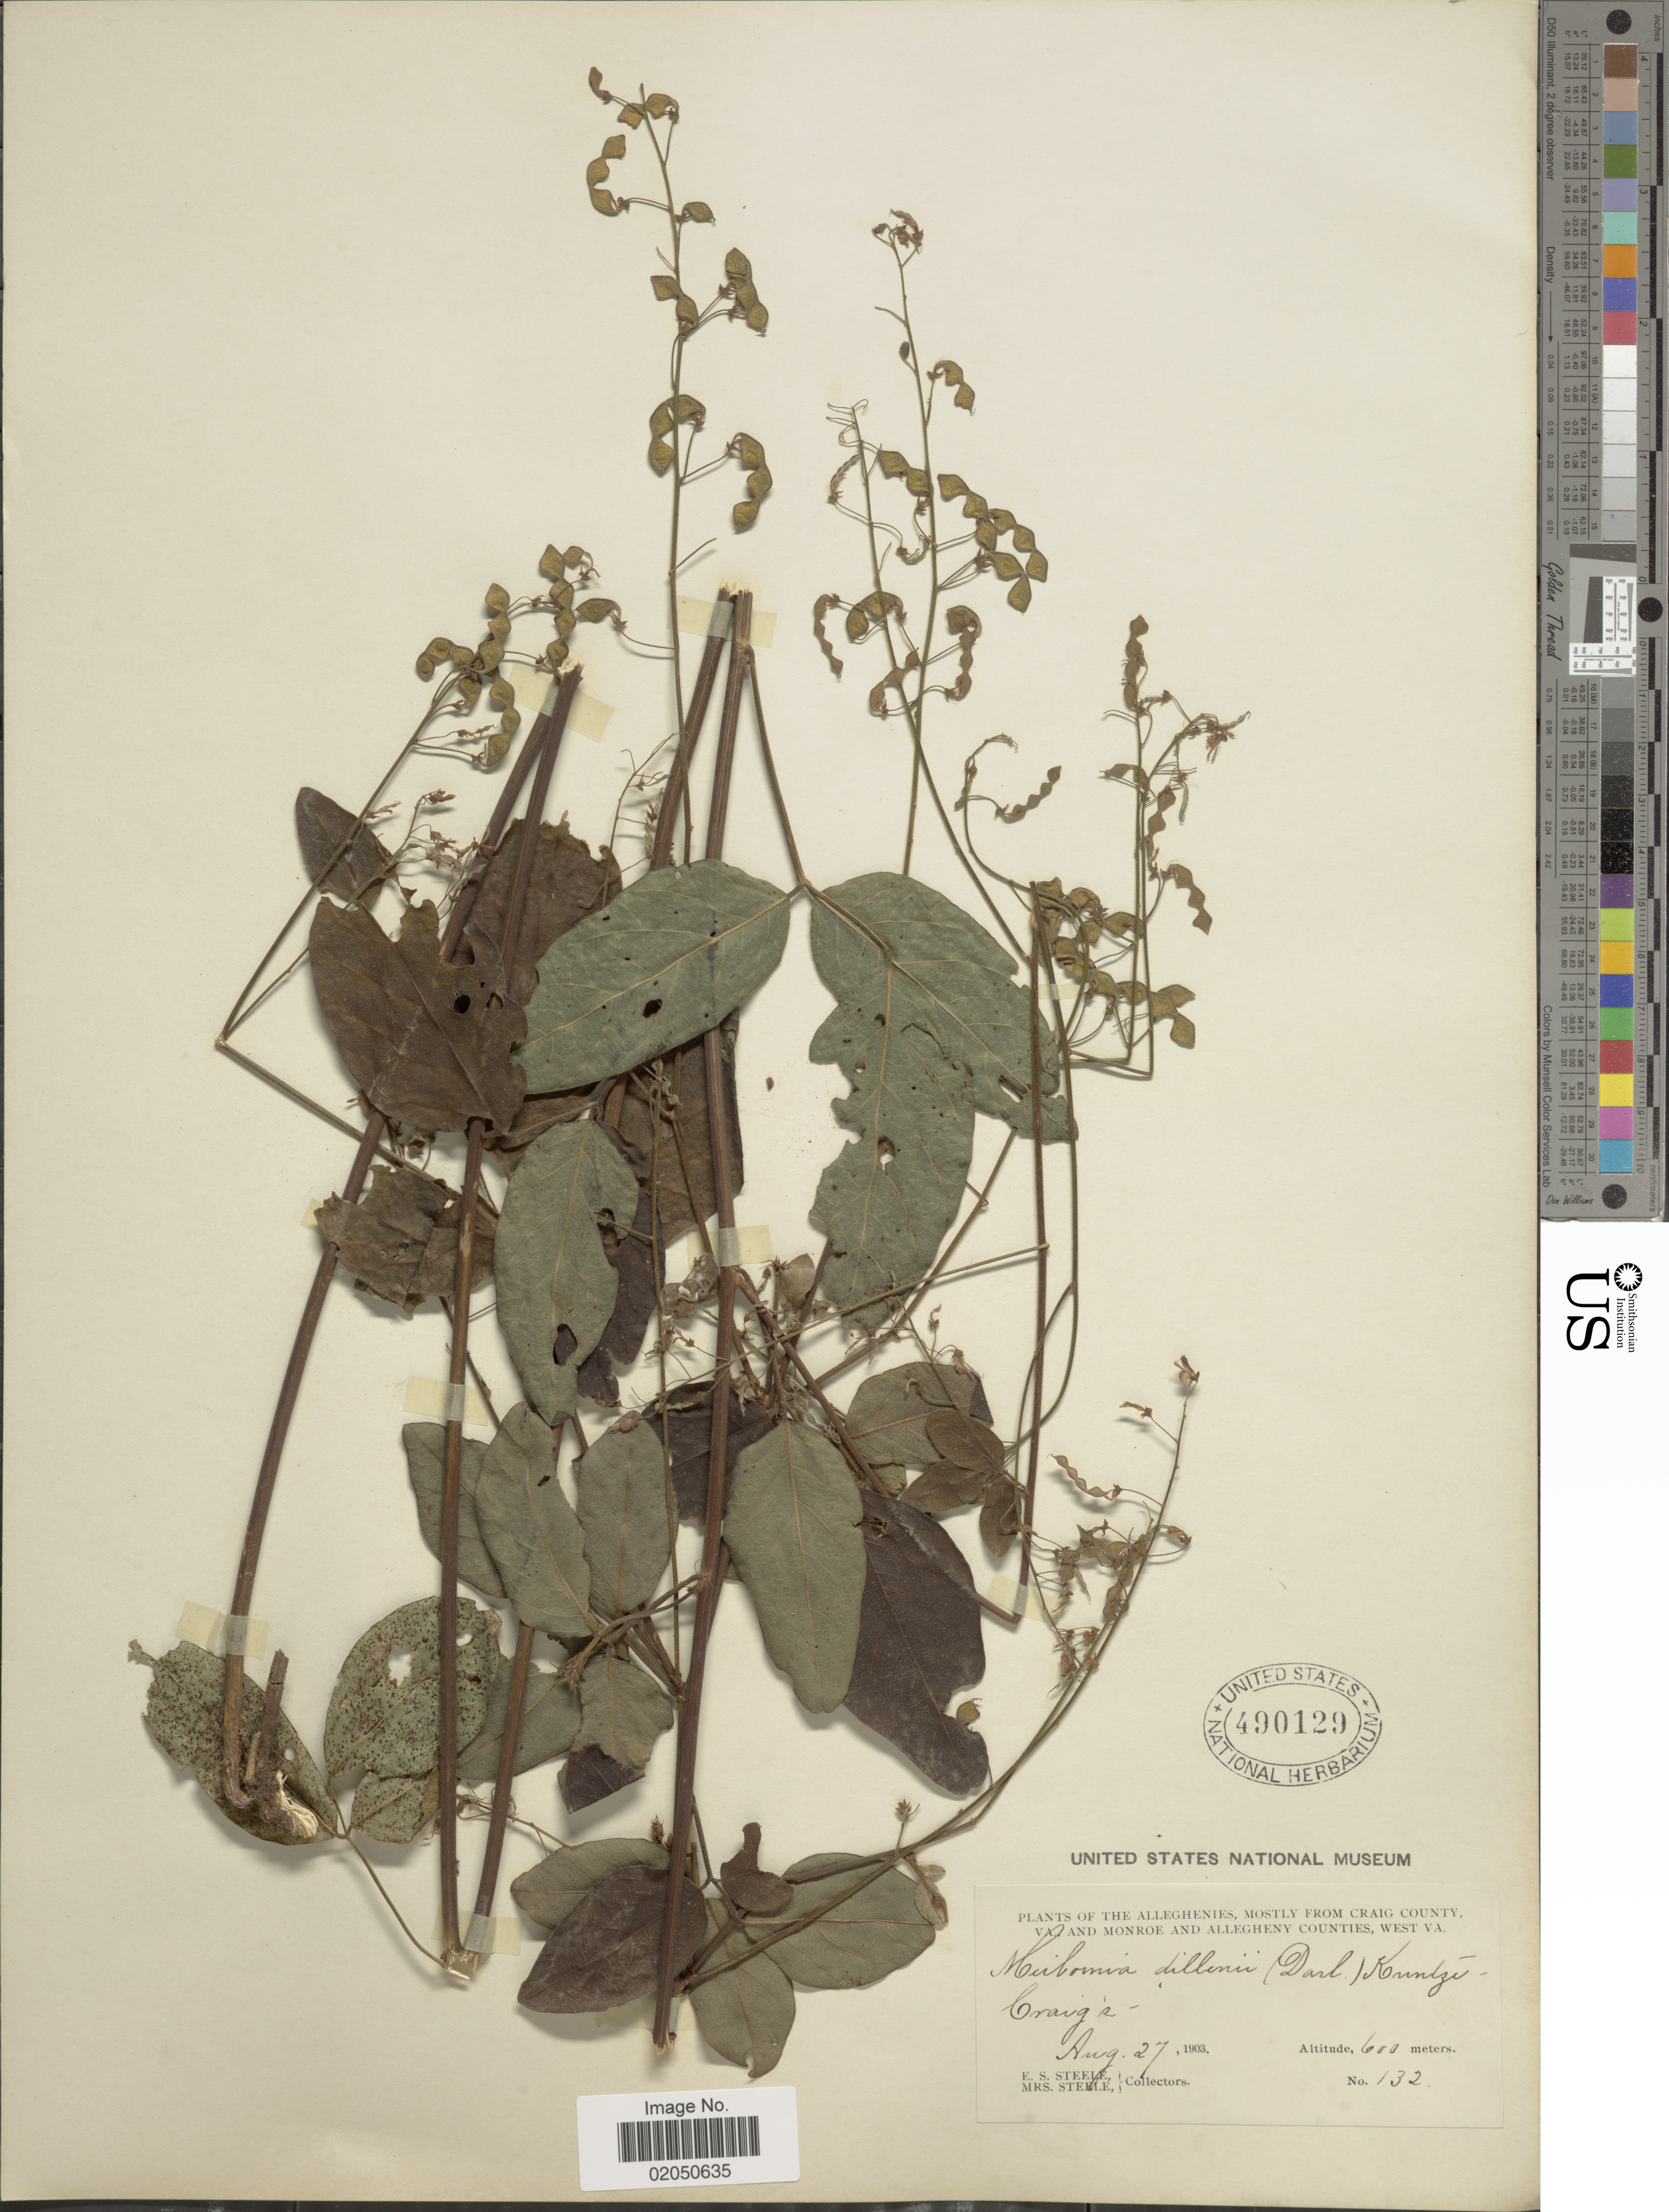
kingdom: Plantae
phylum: Tracheophyta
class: Magnoliopsida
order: Fabales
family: Fabaceae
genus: Desmodium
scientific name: Desmodium glabellum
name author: (Michx.) DC.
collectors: E. Steele & Mrs. E. S. Steele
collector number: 132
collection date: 1903-08-27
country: United States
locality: The Alleghenies, mostly from Craig County, VA, and Monroe and Alleghney Counties, Craig's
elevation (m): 600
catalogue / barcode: US 490129